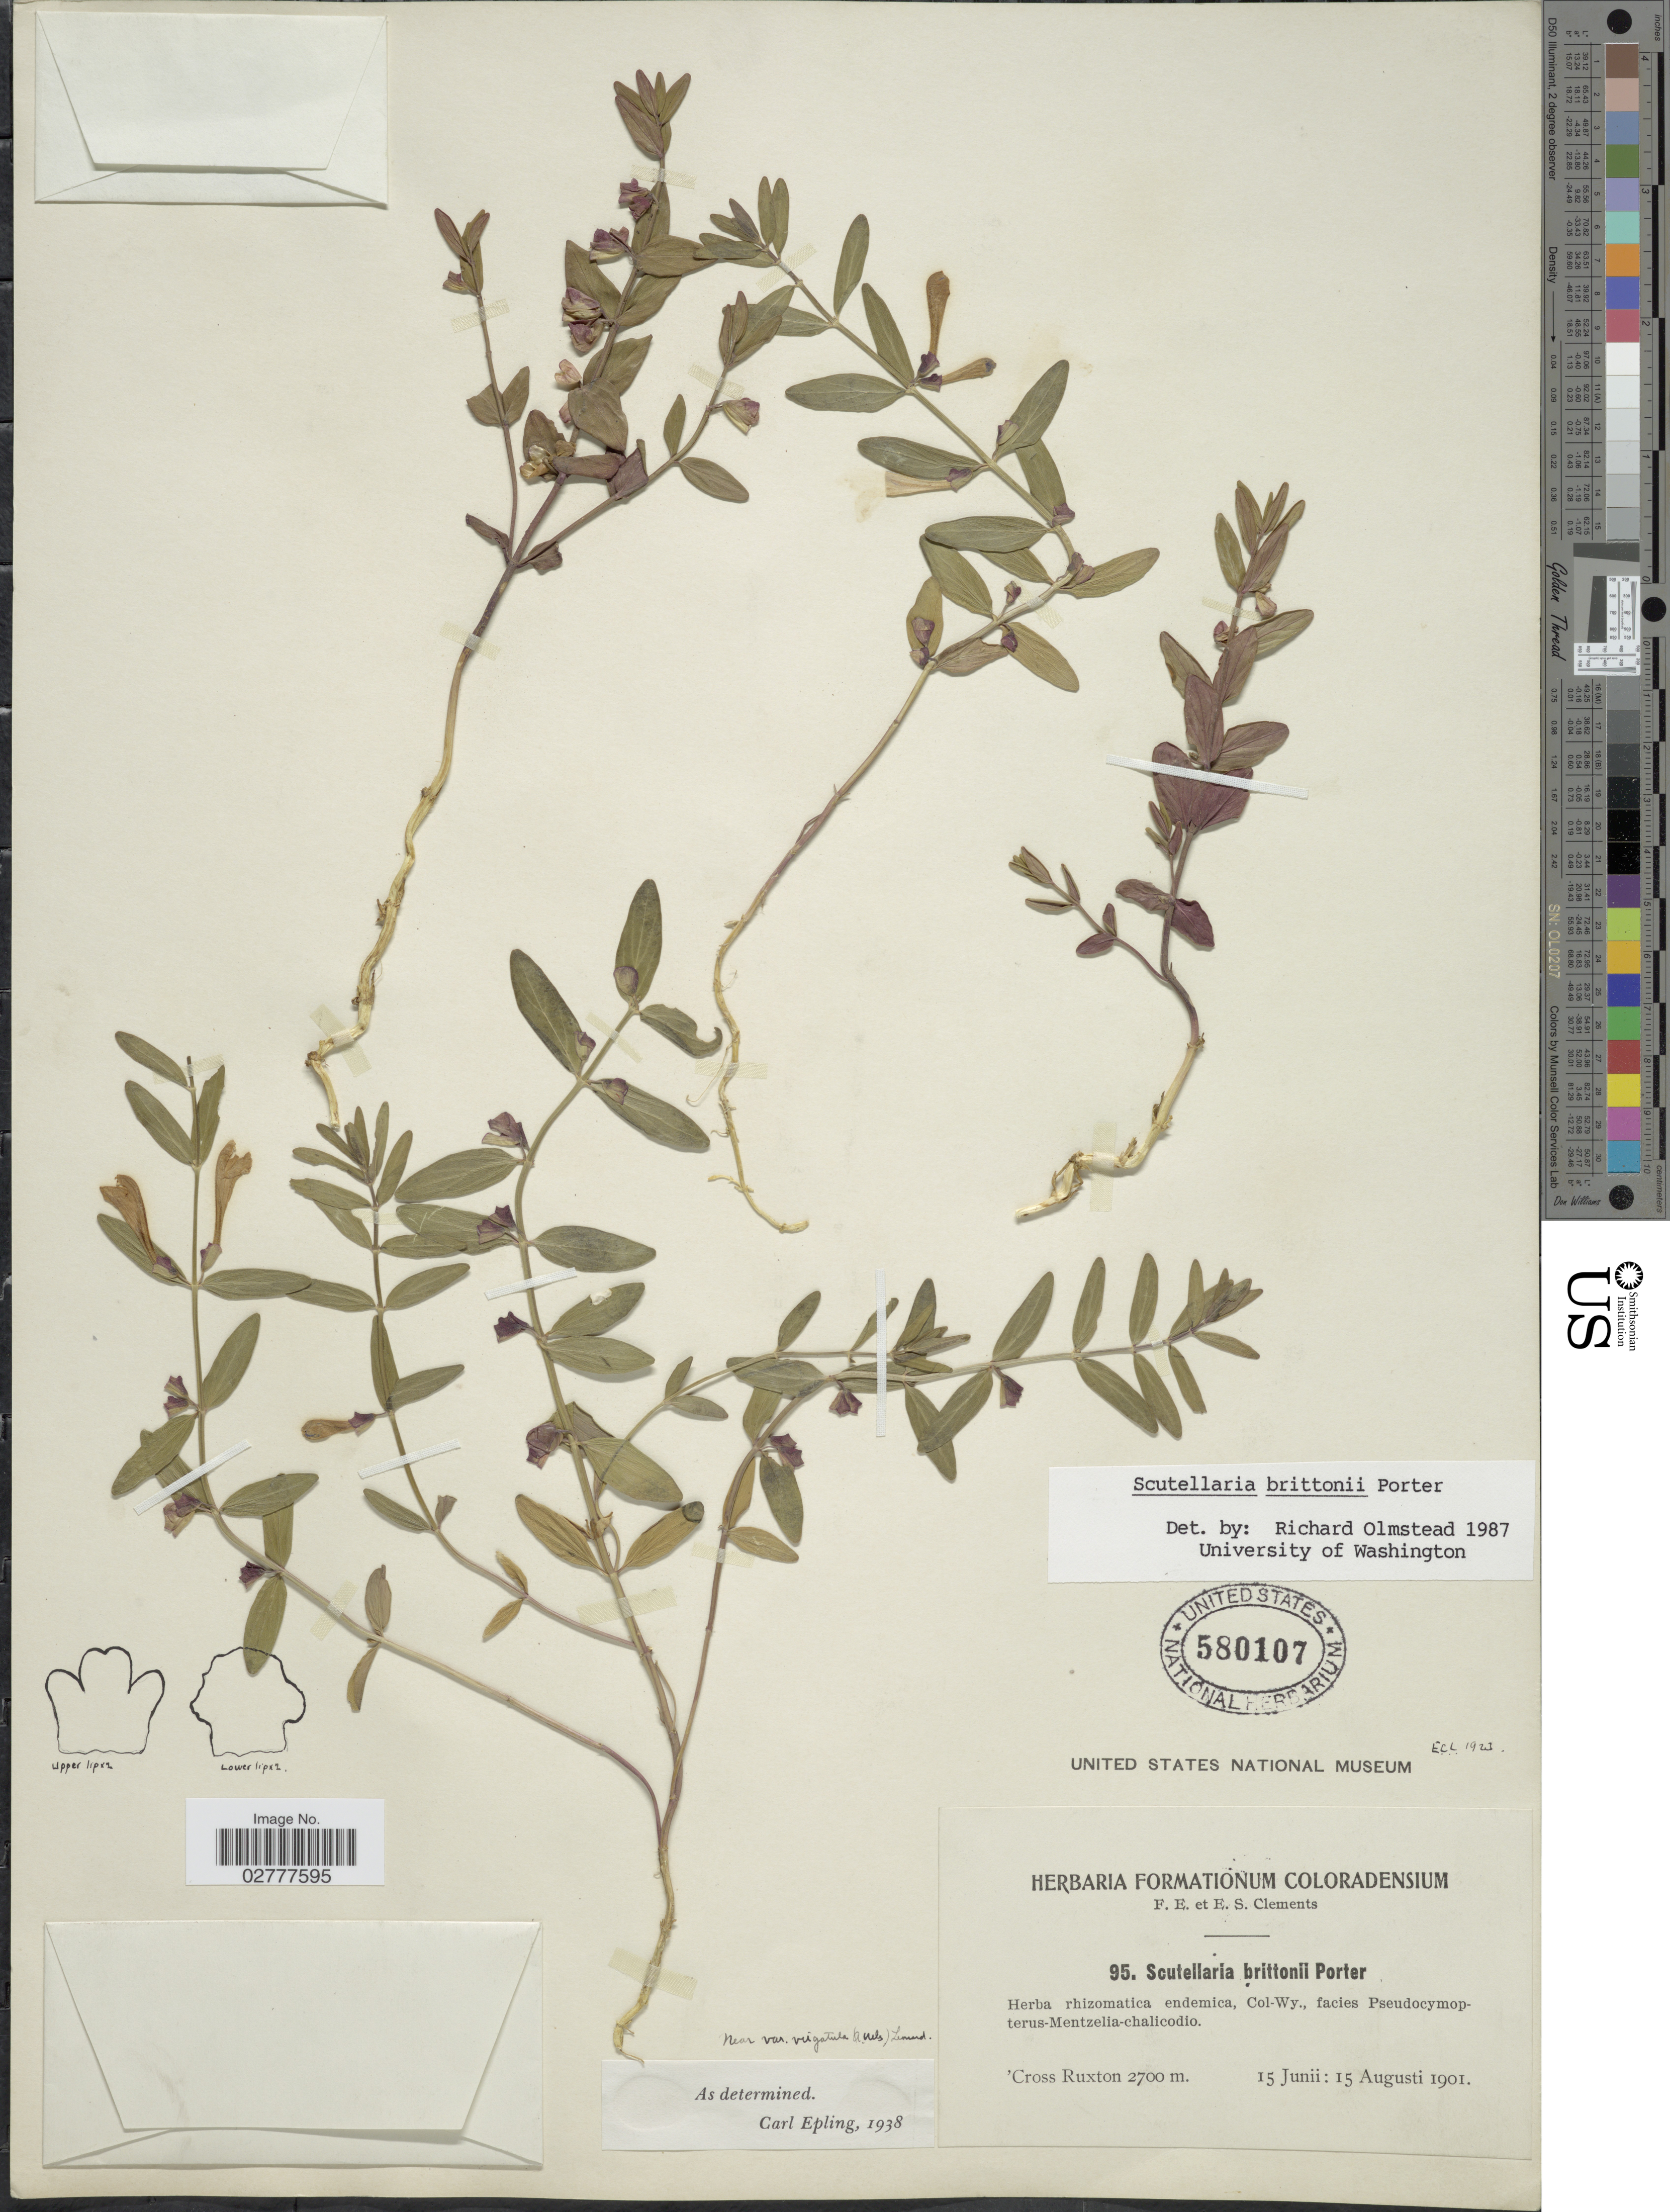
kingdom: Plantae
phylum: Tracheophyta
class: Magnoliopsida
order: Lamiales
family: Lamiaceae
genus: Scutellaria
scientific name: Scutellaria brittonii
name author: Porter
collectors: F. E. Clements & E. S. Clements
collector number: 95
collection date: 1901-06-15/1901-08-15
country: United States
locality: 'Cross Ruxton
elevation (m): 2700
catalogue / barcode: US 580107